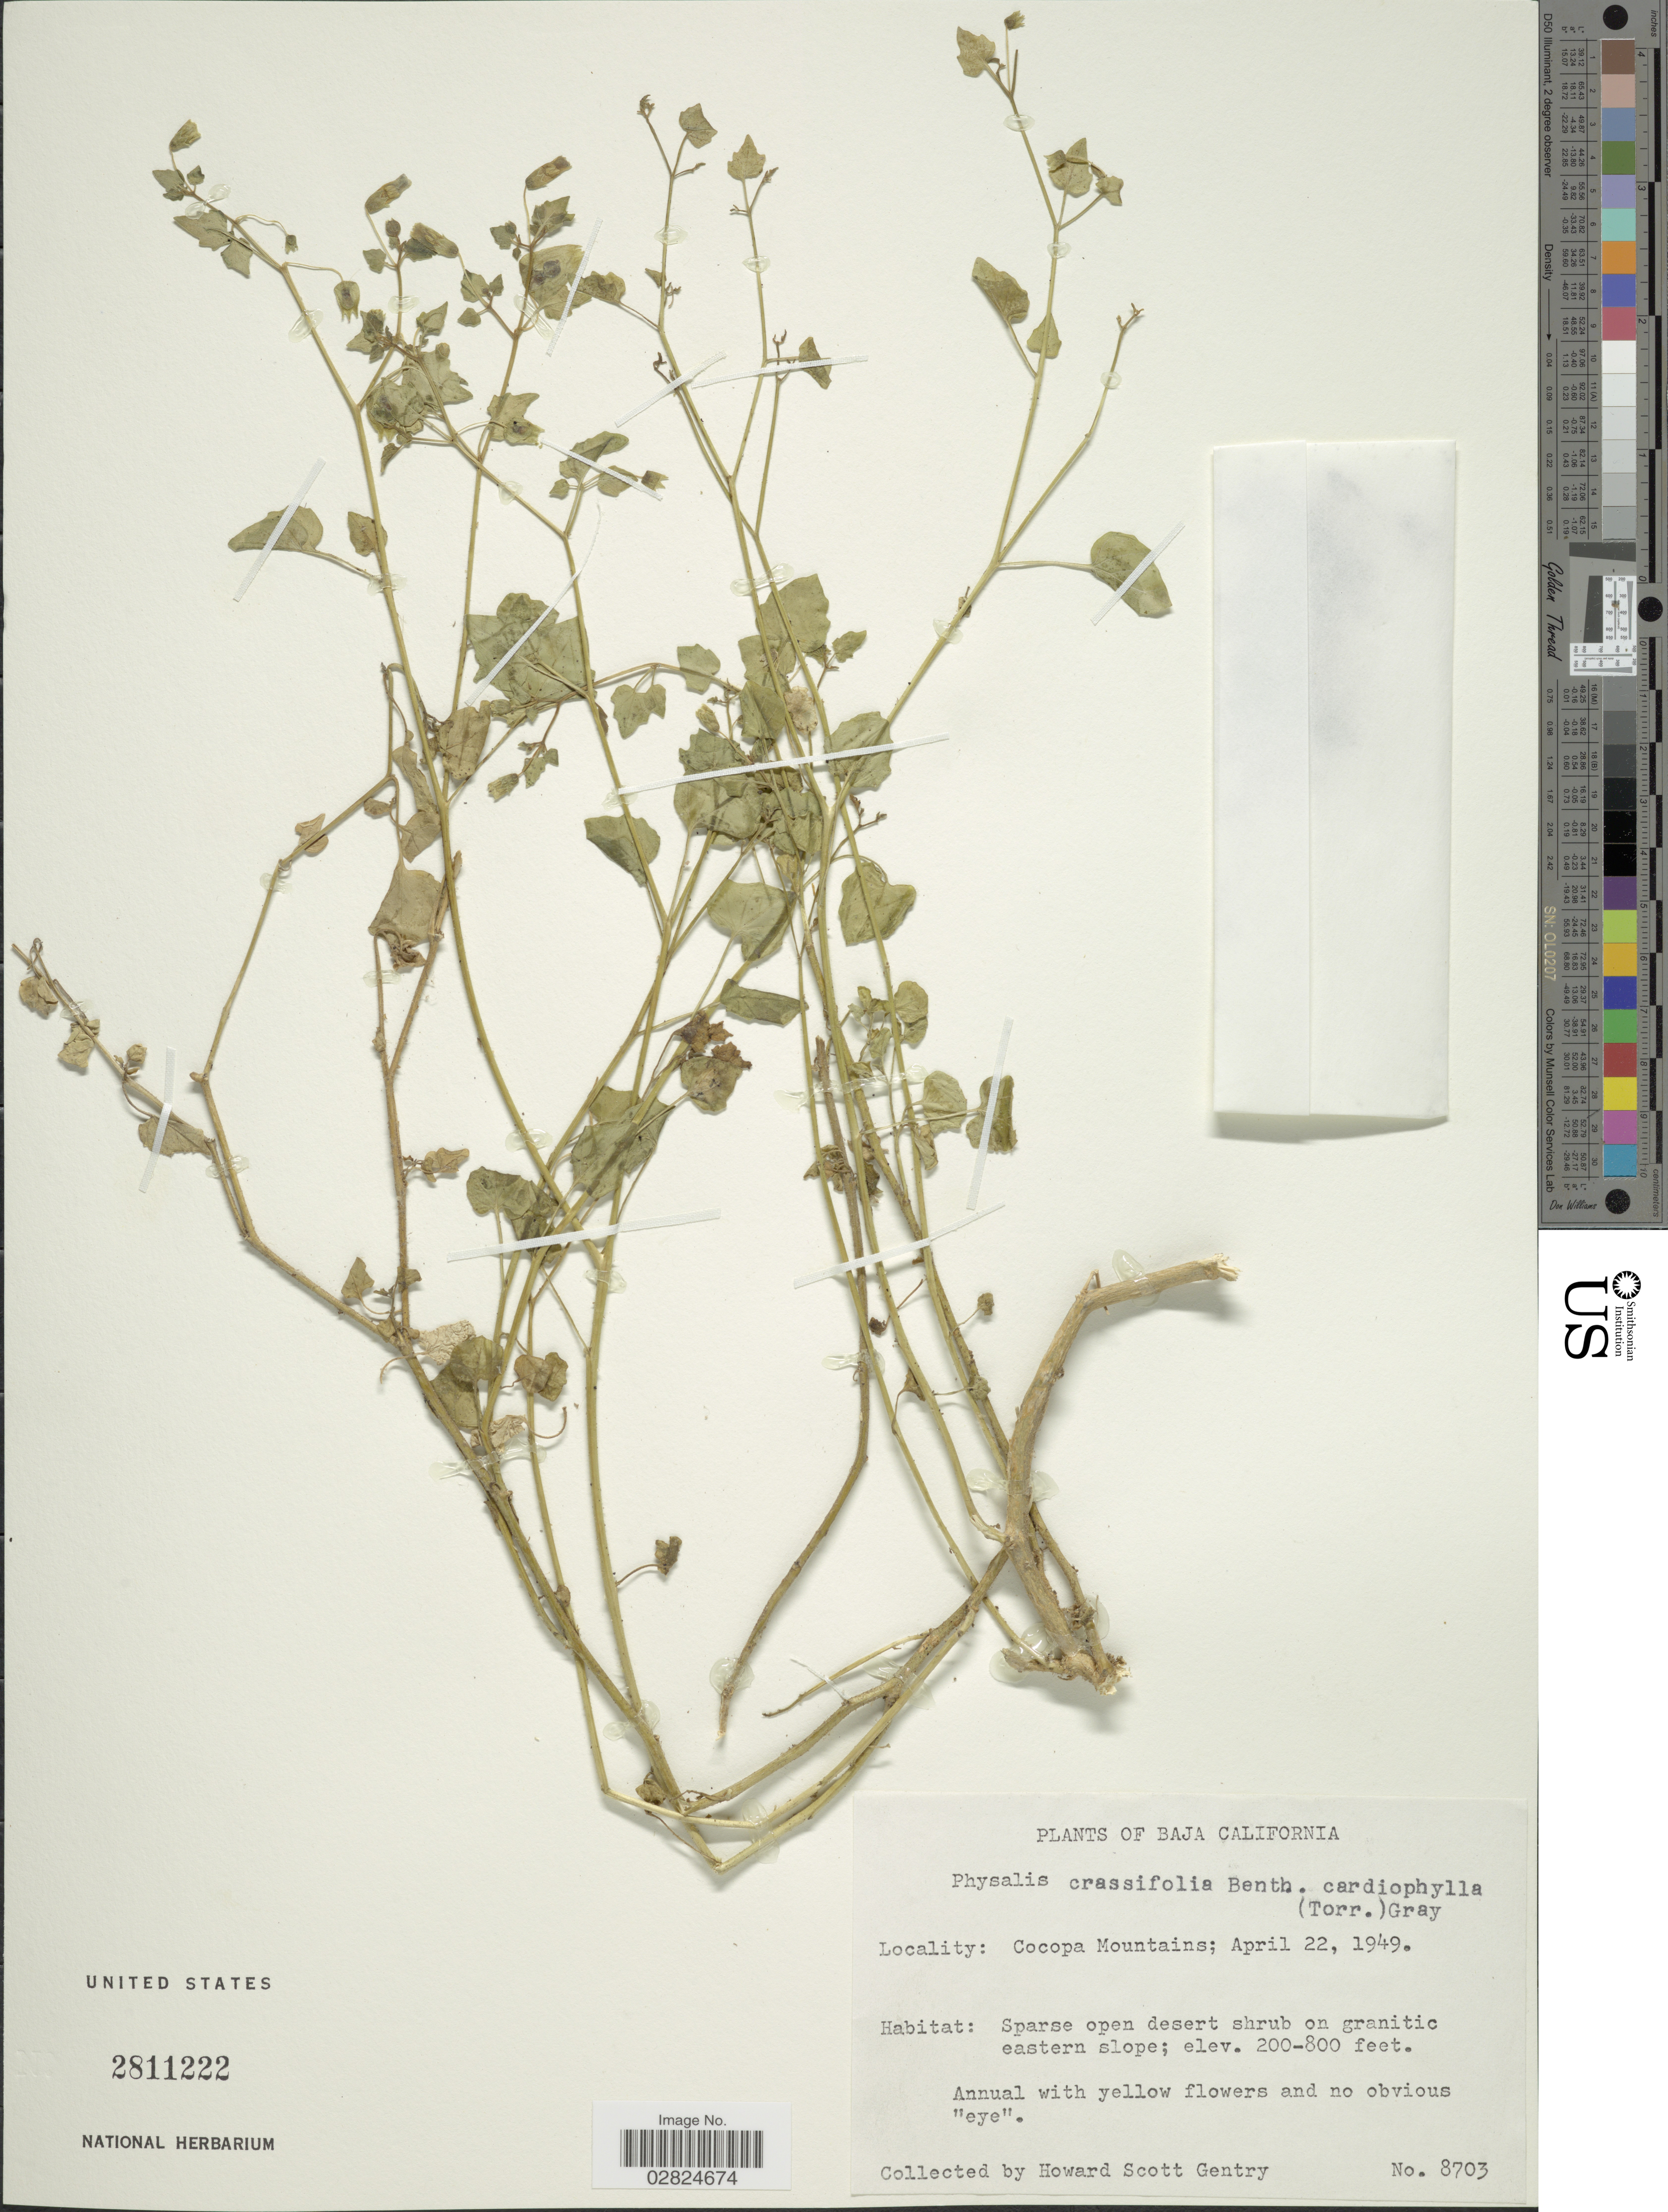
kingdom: Plantae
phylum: Tracheophyta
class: Magnoliopsida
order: Solanales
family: Solanaceae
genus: Physalis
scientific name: Physalis crassifolia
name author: Benth.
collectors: H. S. Gentry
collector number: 8703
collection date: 1949-04-22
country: Mexico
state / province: Baja California Norte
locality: Cocopa Mountains. Sparse open desert shrub on granitic eastern slope.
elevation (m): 61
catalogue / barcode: US 2811222